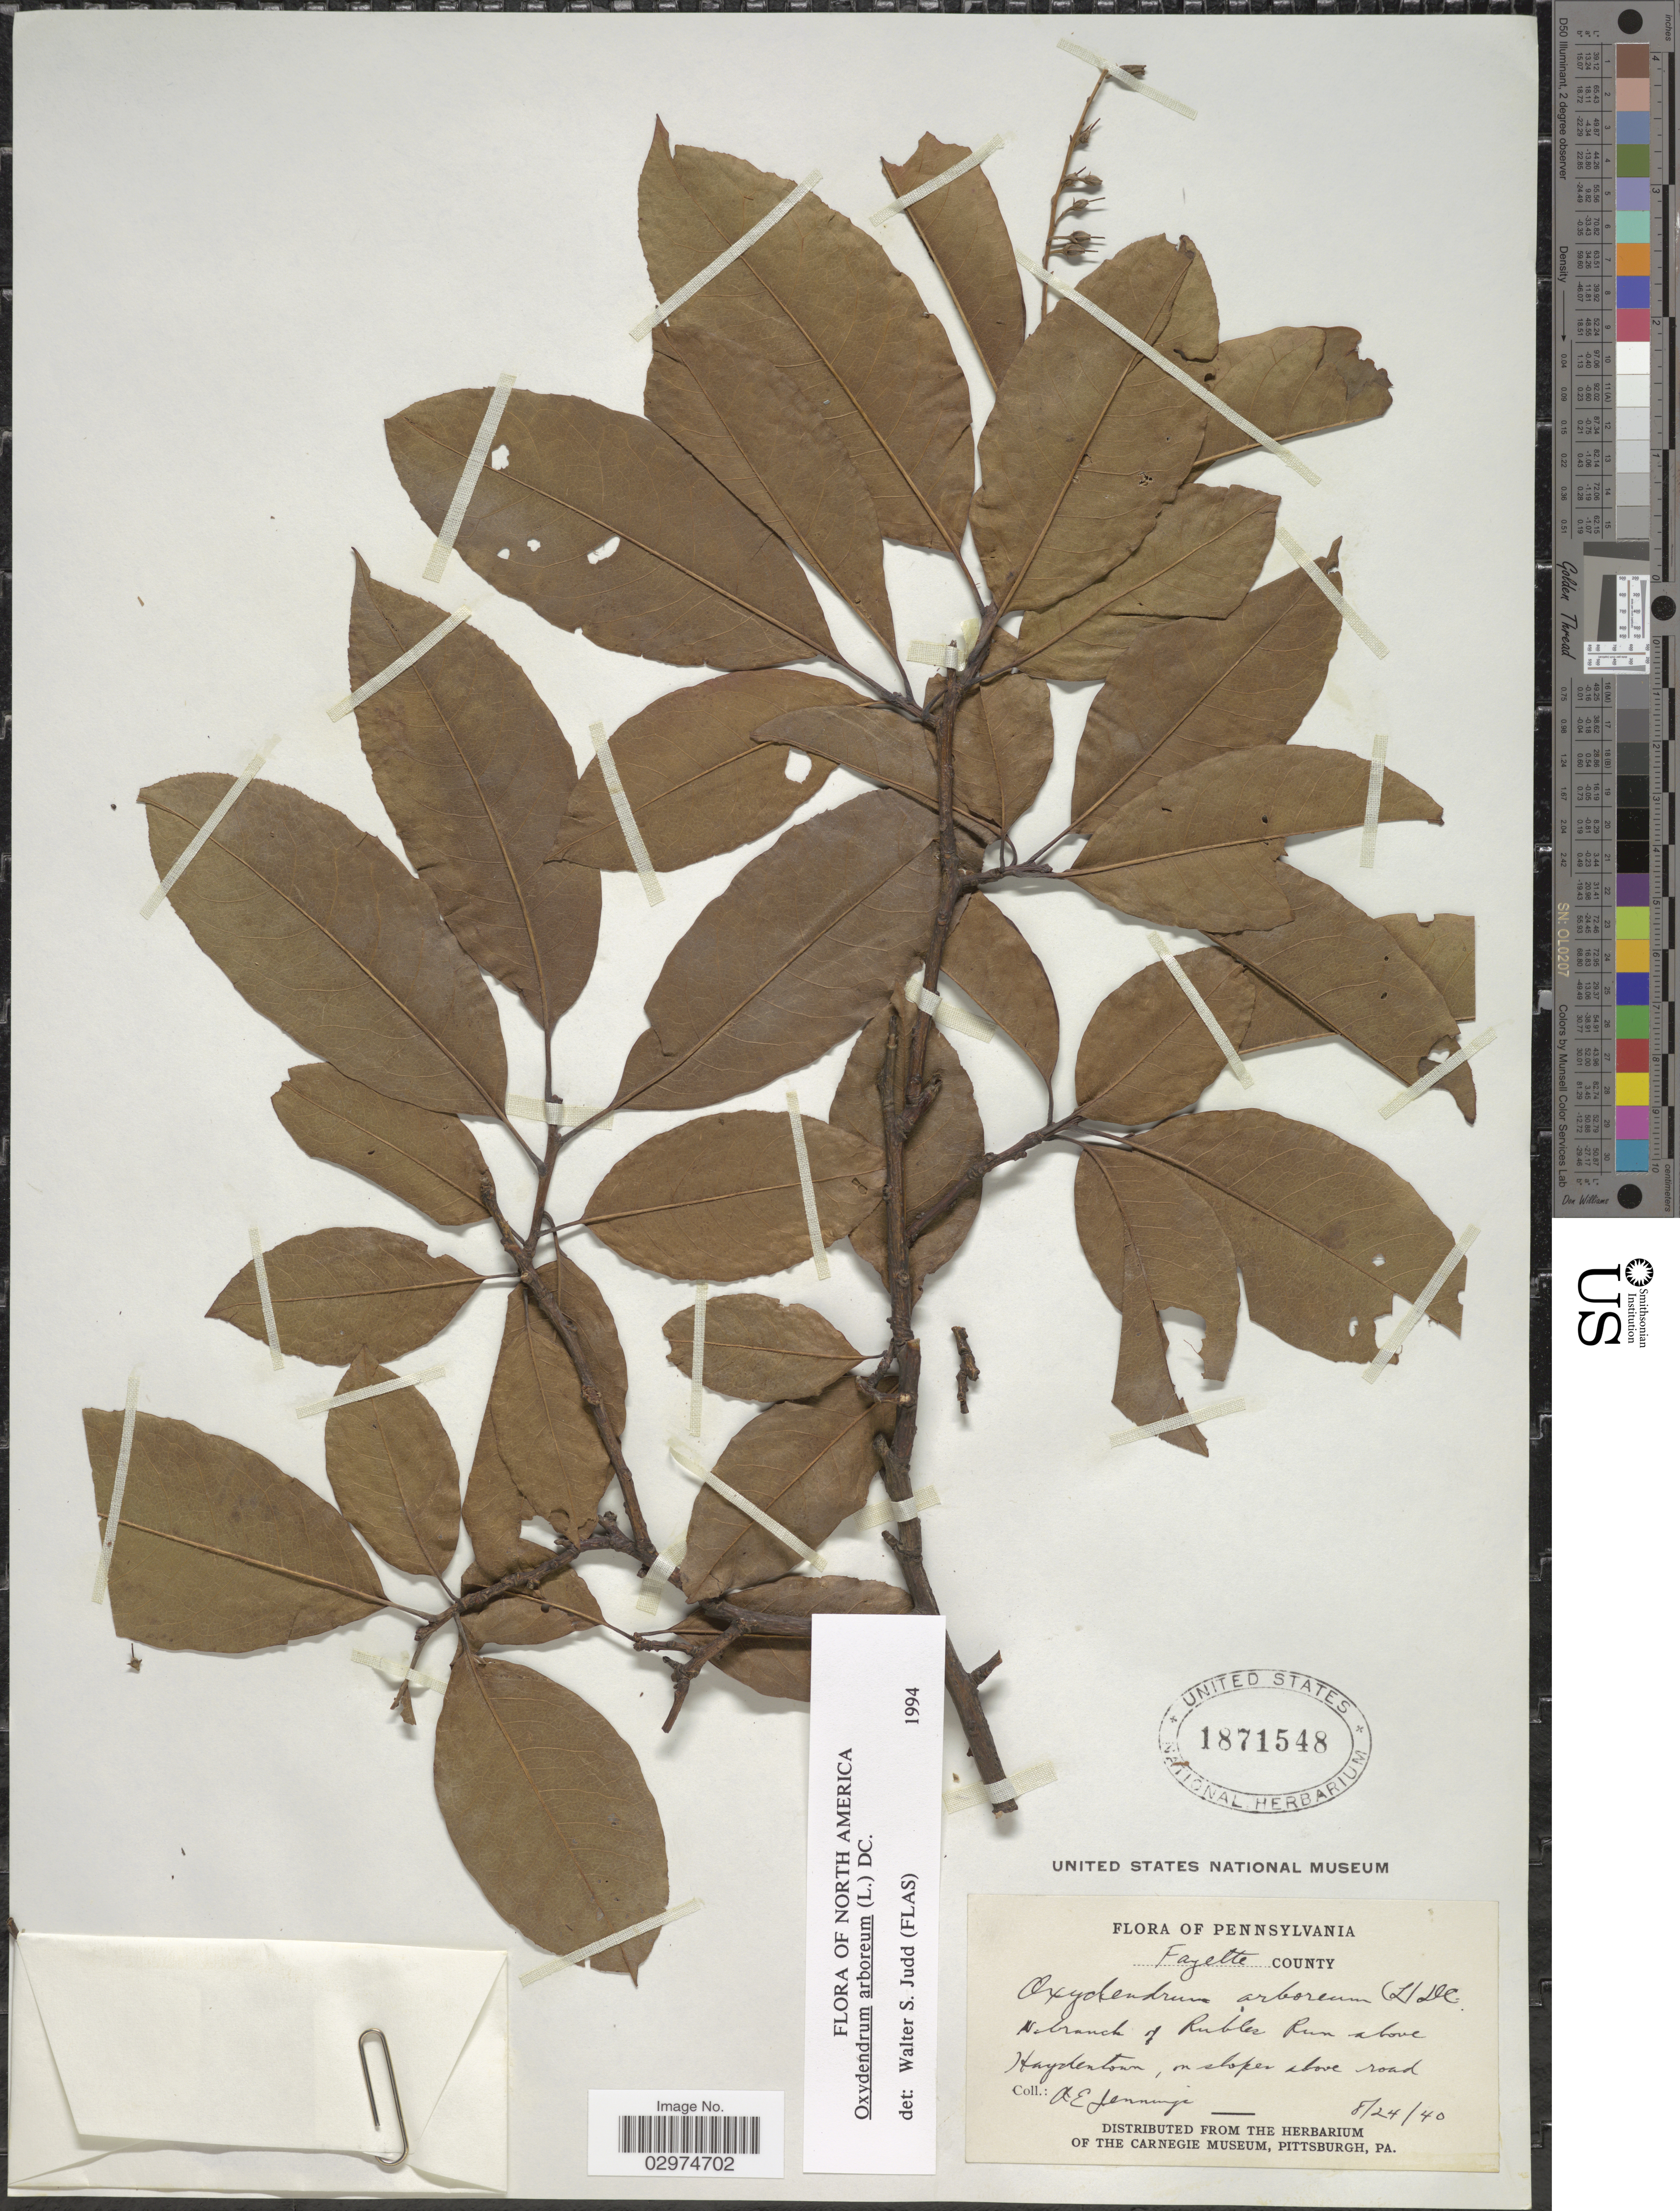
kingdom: Plantae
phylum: Tracheophyta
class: Magnoliopsida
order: Ericales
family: Ericaceae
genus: Oxydendrum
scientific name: Oxydendrum arboreum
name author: (L.) DC.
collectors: O. E. Jennings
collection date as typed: Transcribed d/m/y: 24/8/40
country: United States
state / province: Pennsylvania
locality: Fayette County, N. branch of Rubler Run above Haydentown, on slopes above road.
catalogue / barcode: US 1871548